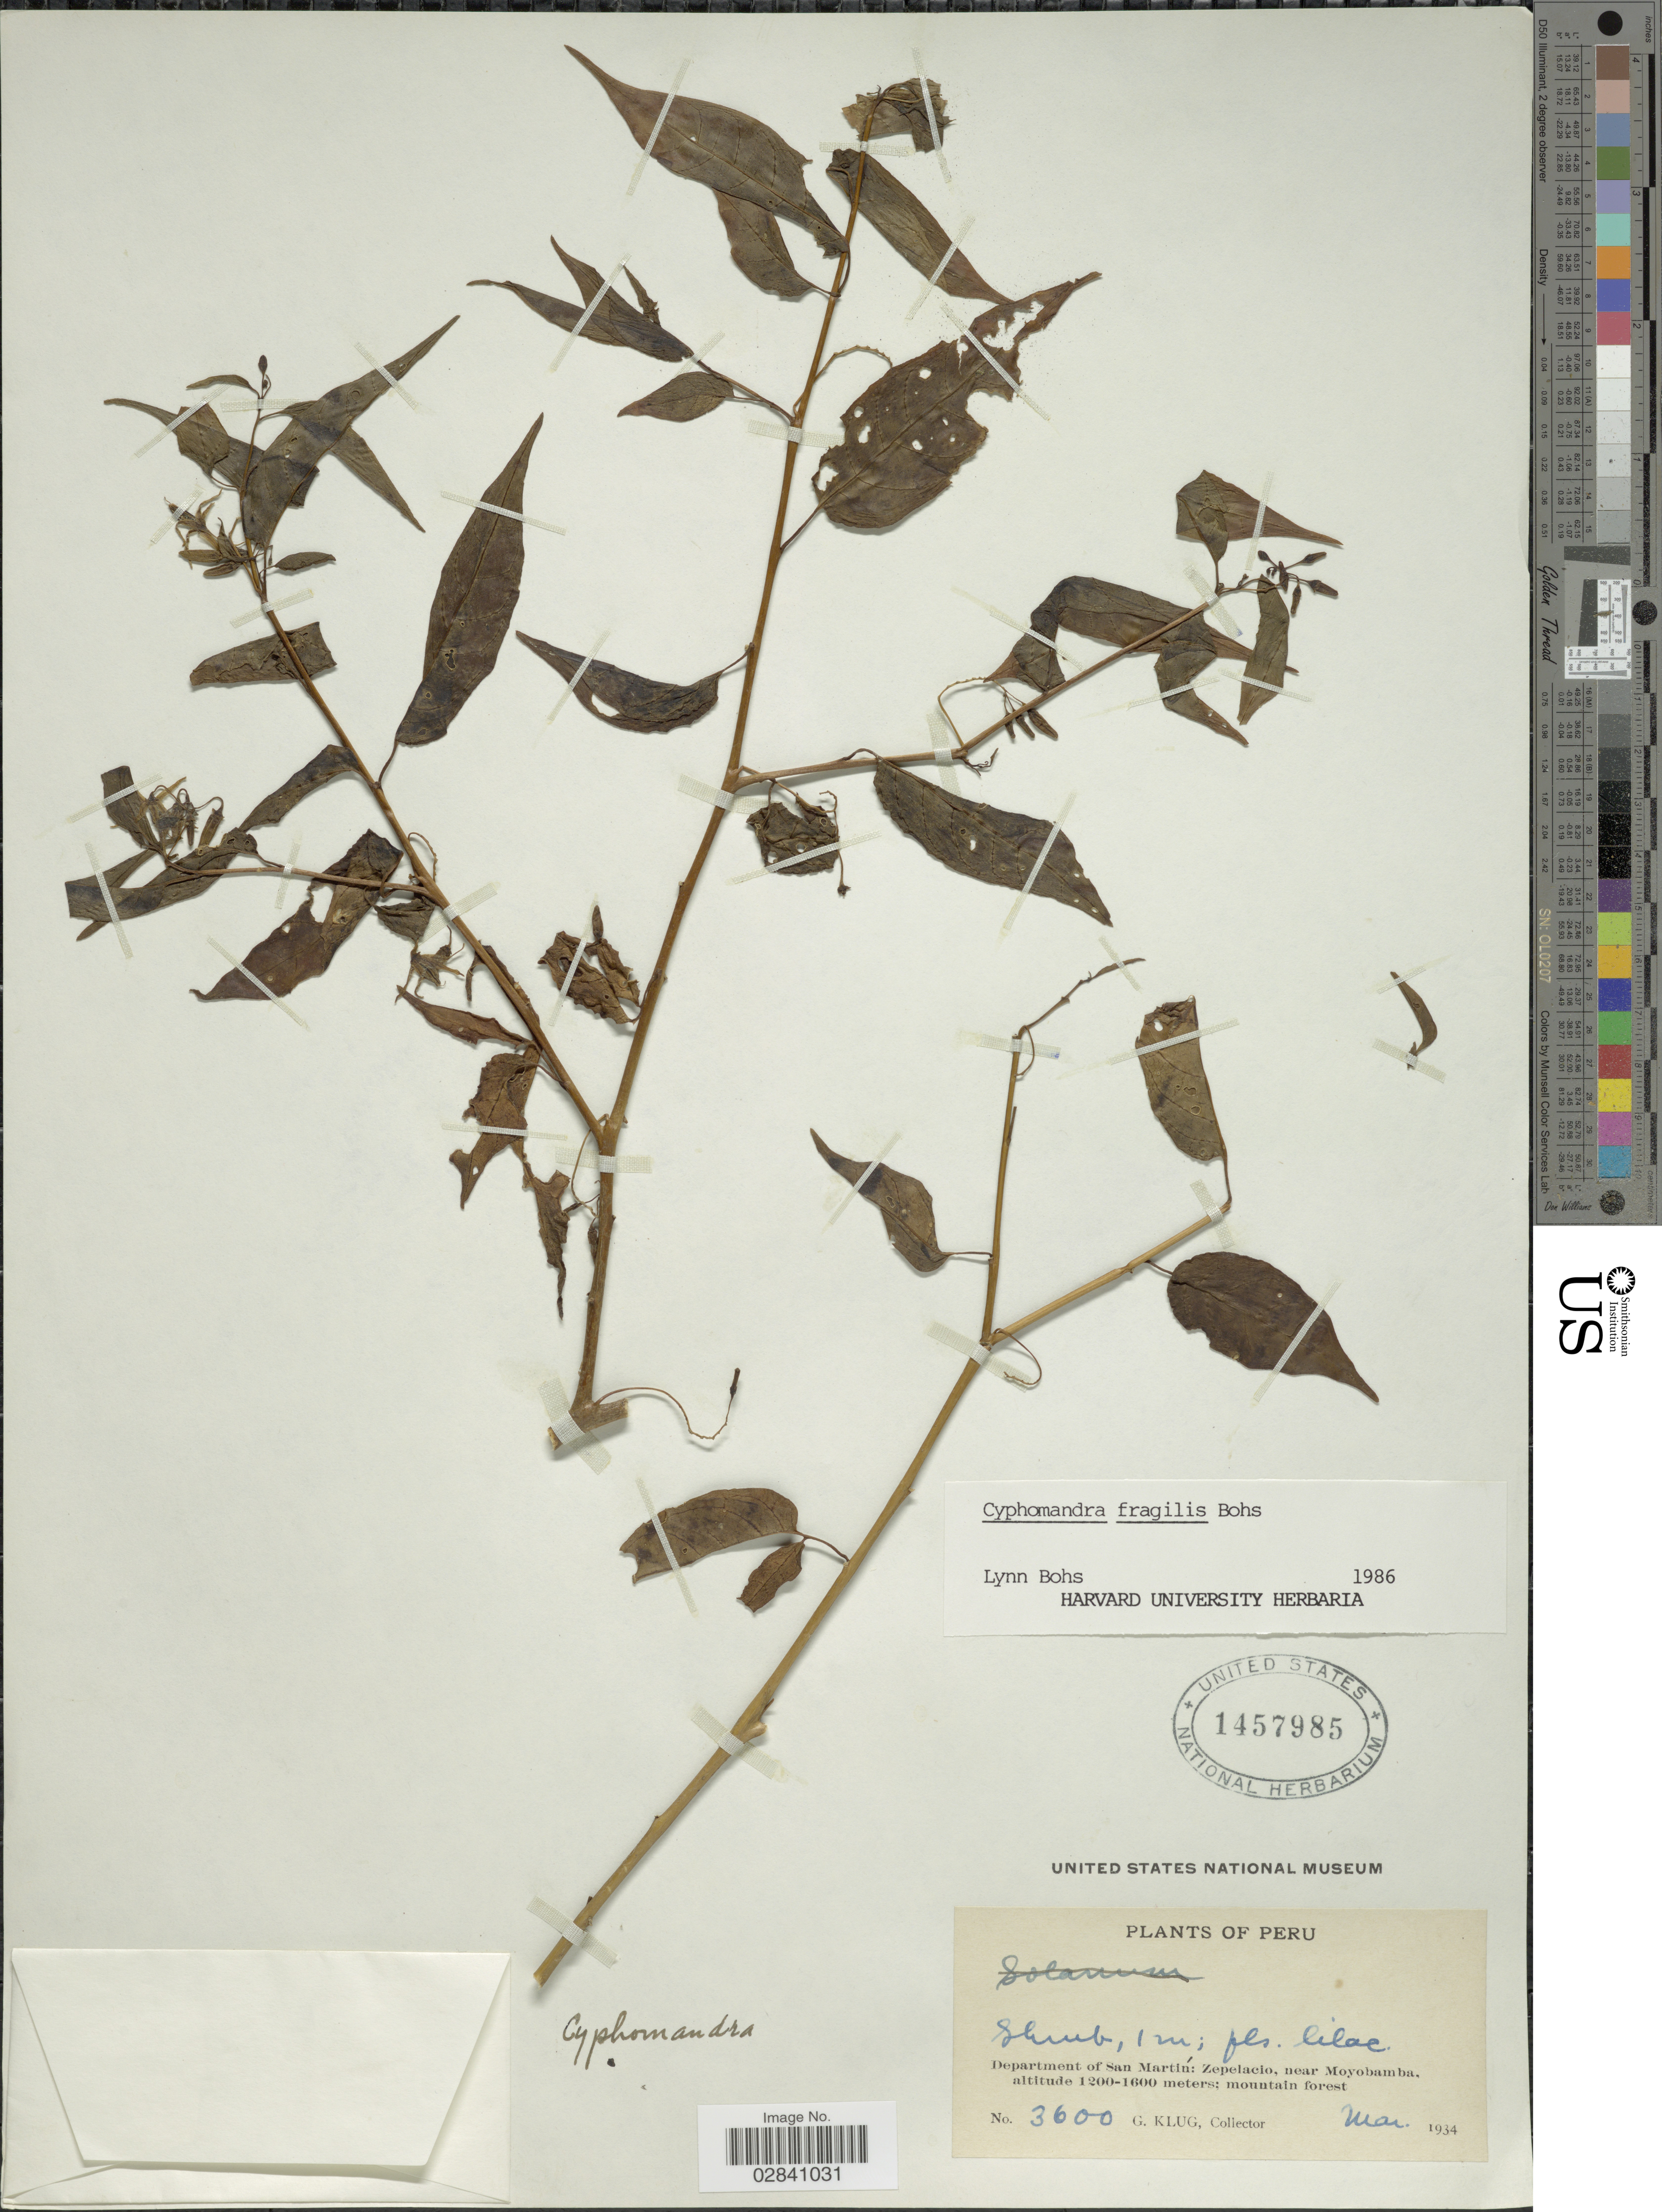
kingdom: Plantae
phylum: Tracheophyta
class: Magnoliopsida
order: Solanales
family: Solanaceae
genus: Cyphomandra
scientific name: Cyphomandra fragilis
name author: Bohs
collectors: G. Klug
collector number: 3600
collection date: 1934-03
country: Peru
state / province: San Martín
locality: Department of San Martín: Zepelacio, near Moyobamba.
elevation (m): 1200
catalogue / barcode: US 1457985